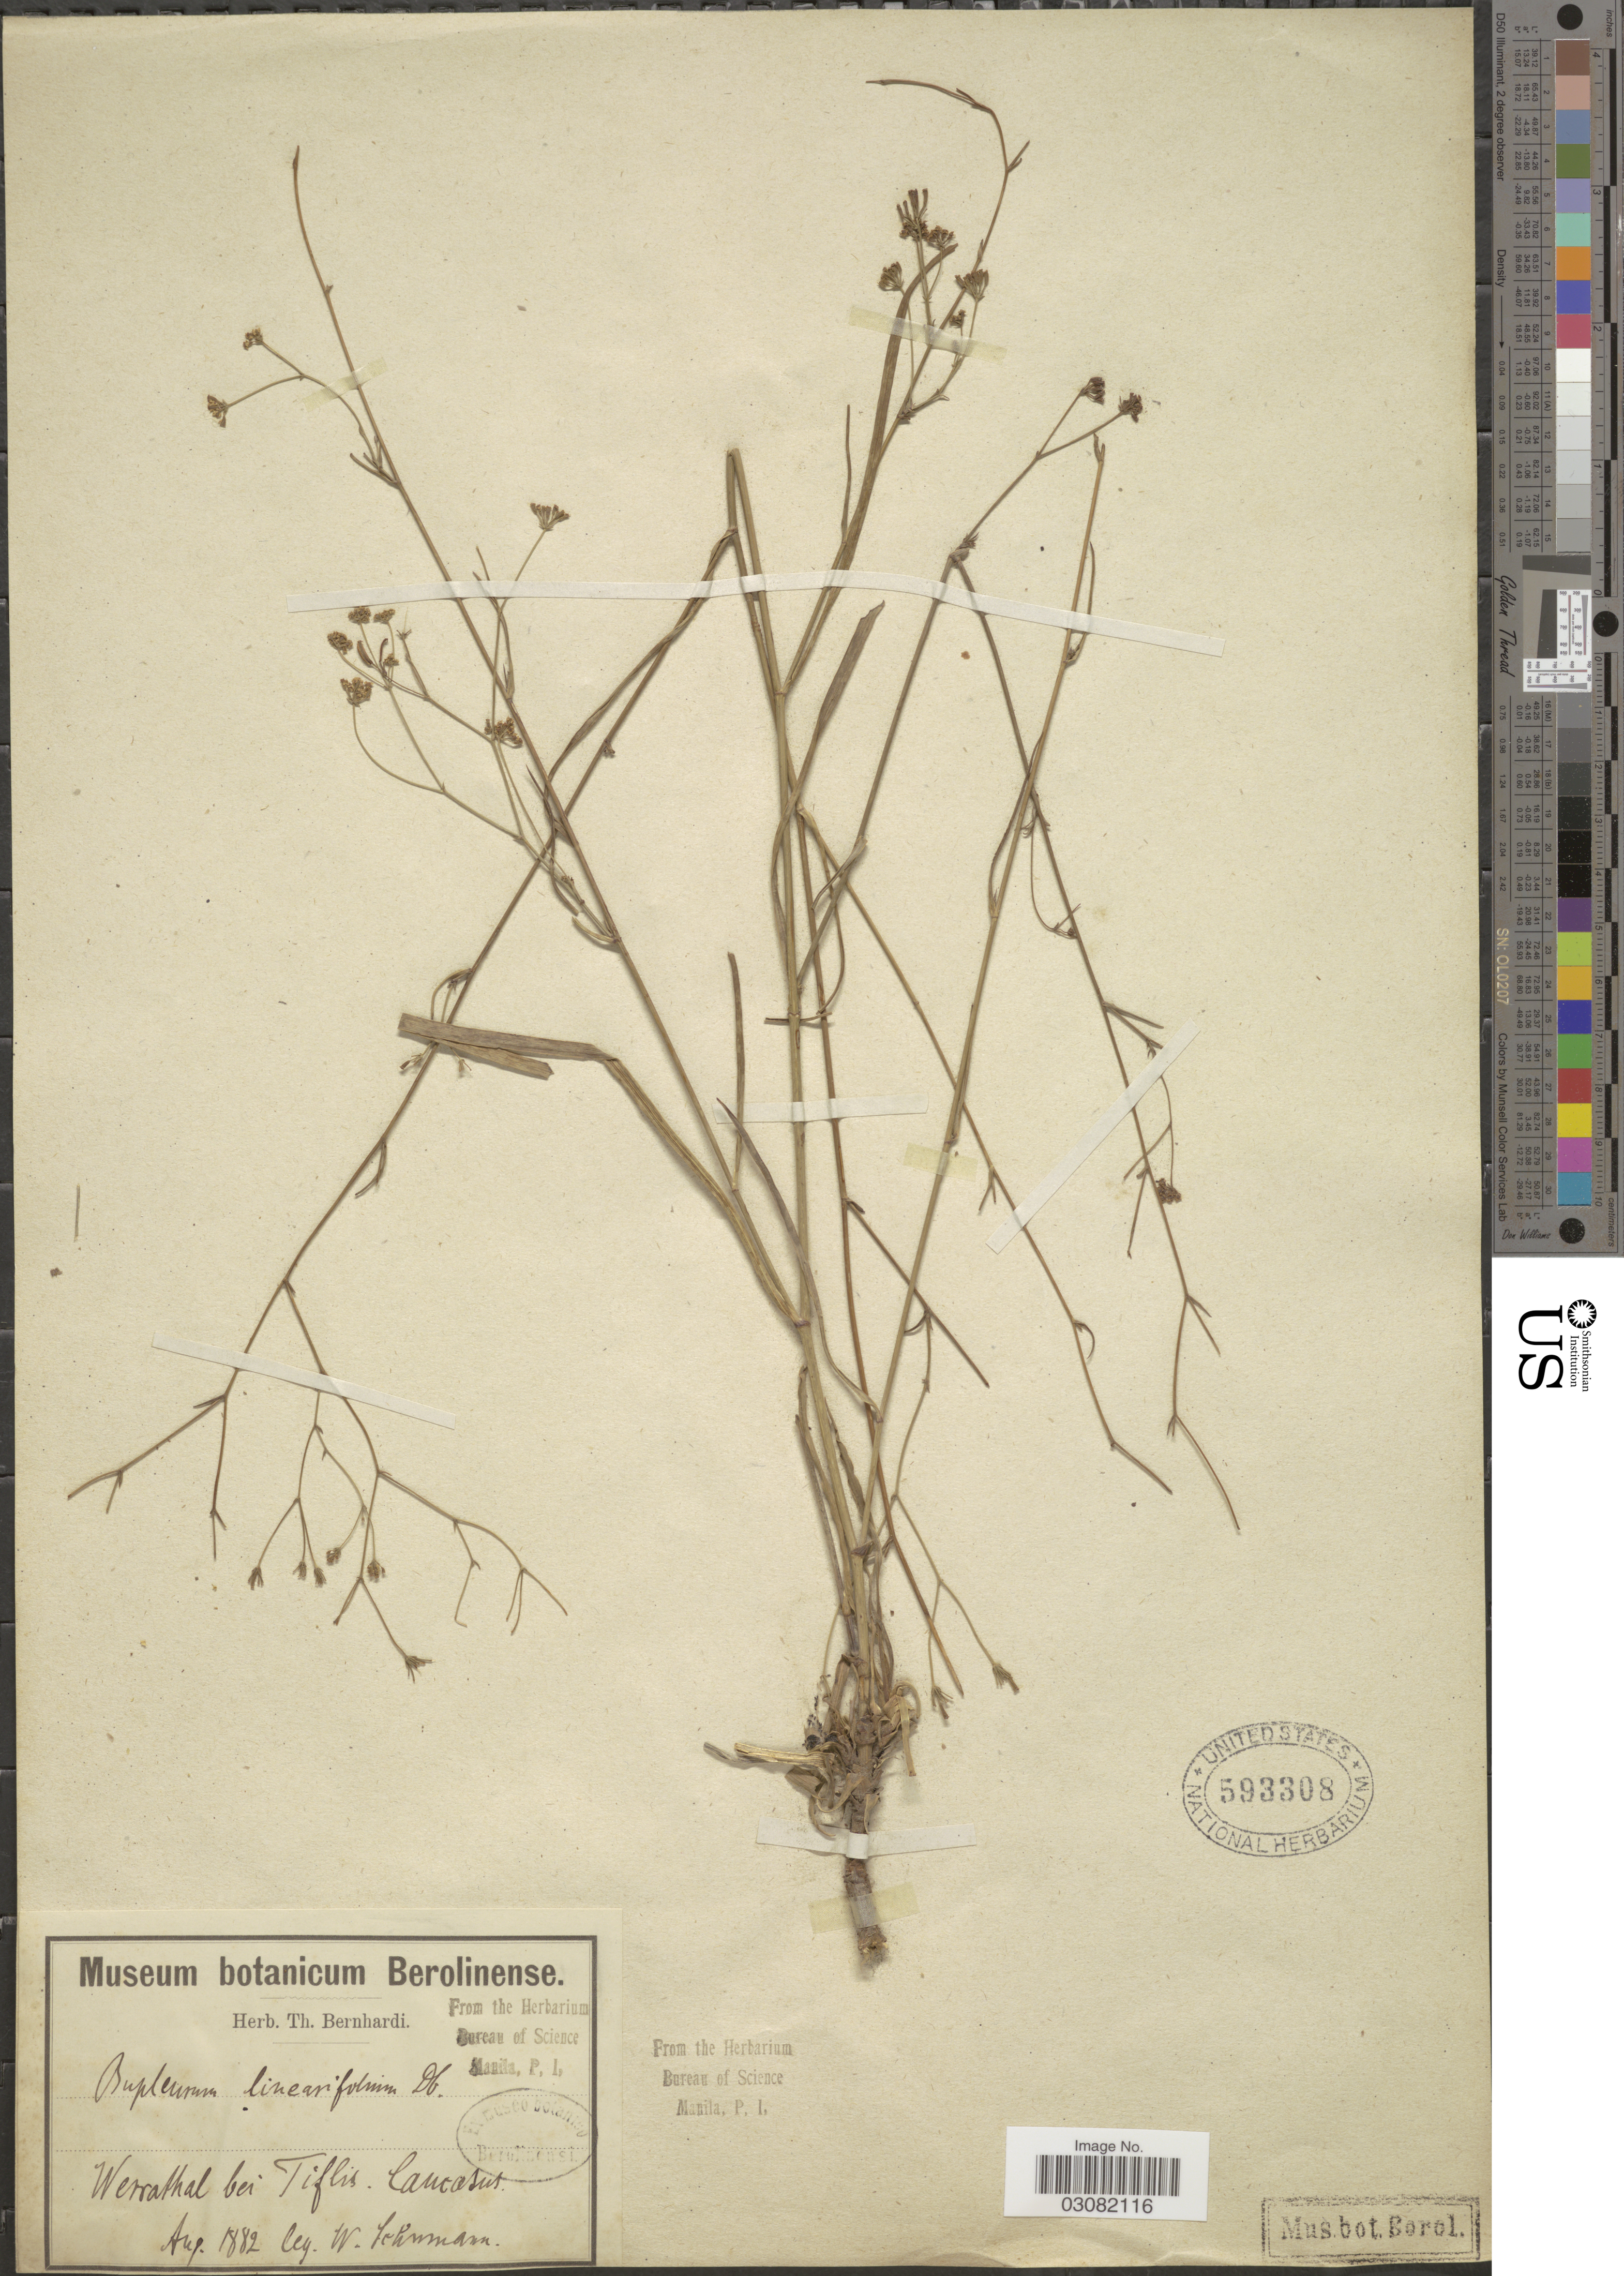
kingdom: Plantae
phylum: Tracheophyta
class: Magnoliopsida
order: Apiales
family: Apiaceae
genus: Bupleurum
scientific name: Bupleurum exaltatum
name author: M. Bieb.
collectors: W. Schumann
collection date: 1882-08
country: Georgia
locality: Werrathal bei Tiflis. Caucasus.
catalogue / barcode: US 593308